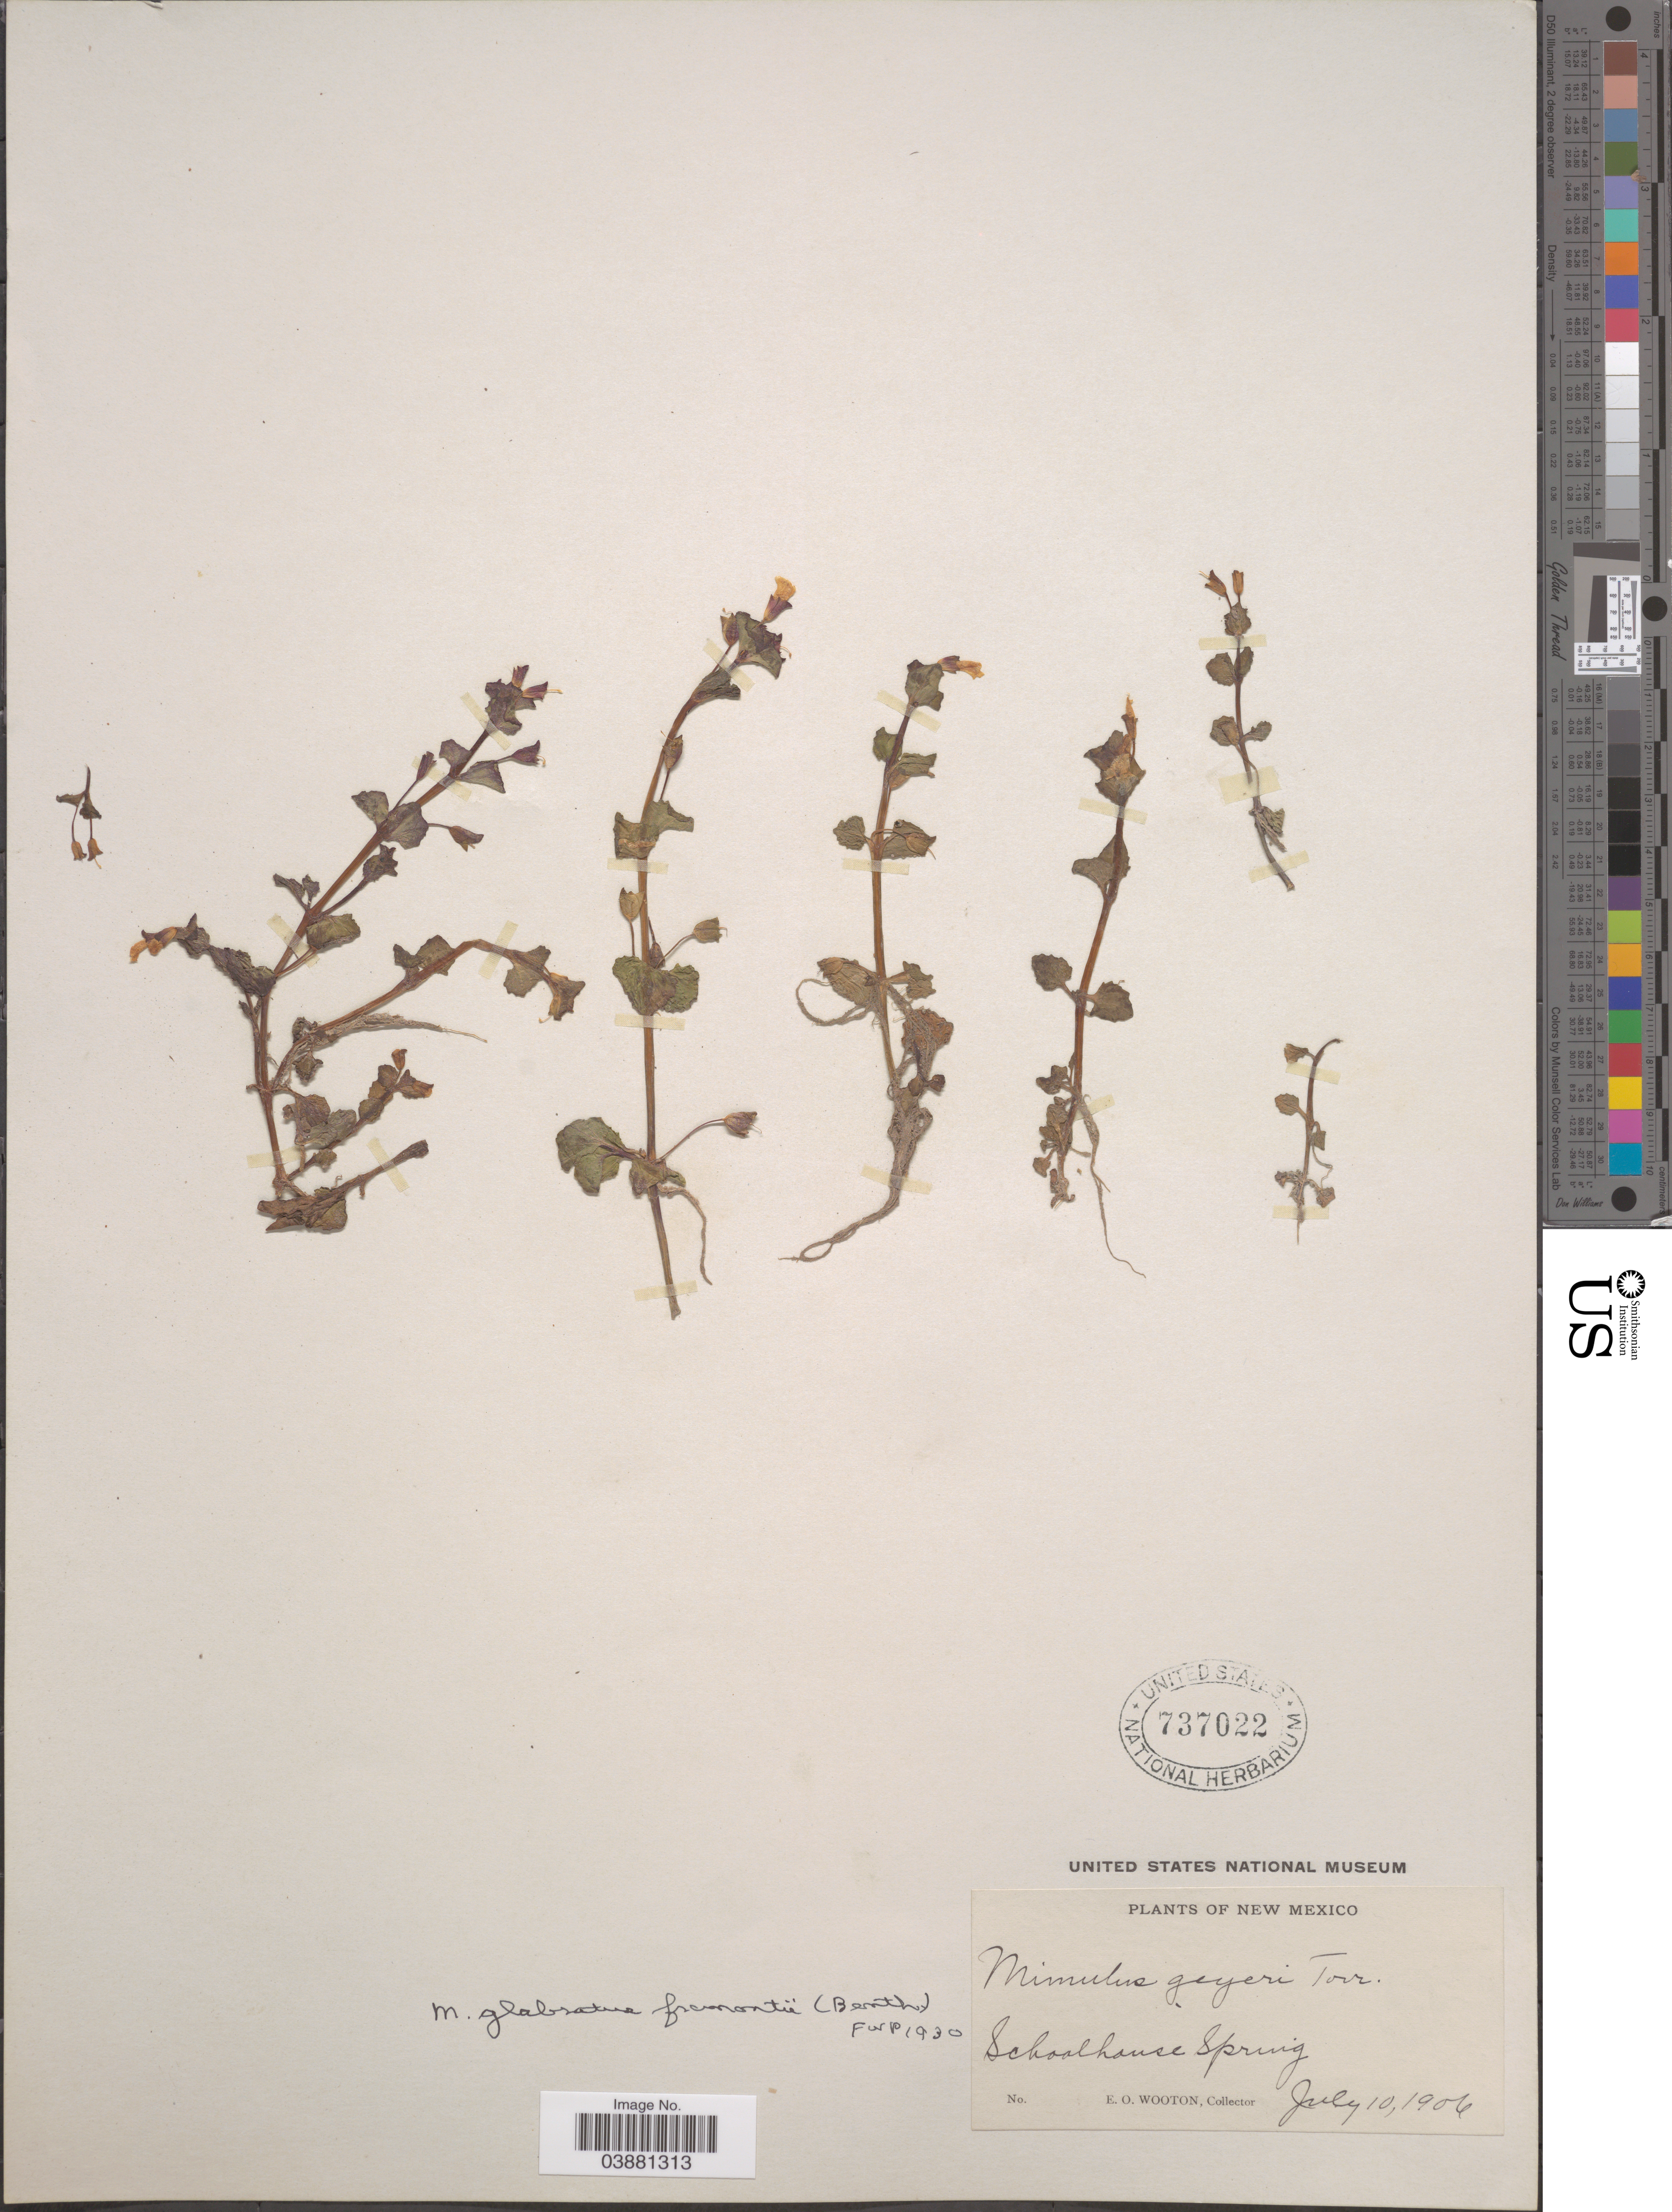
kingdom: Plantae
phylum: Tracheophyta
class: Magnoliopsida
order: Lamiales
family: Phrymaceae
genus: Mimulus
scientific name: Mimulus glabratus var. fremontii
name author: Kunth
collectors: E. O. Wooton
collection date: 1906-07-10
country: United States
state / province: New Mexico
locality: Schoolhouse Spring.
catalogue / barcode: US 737022